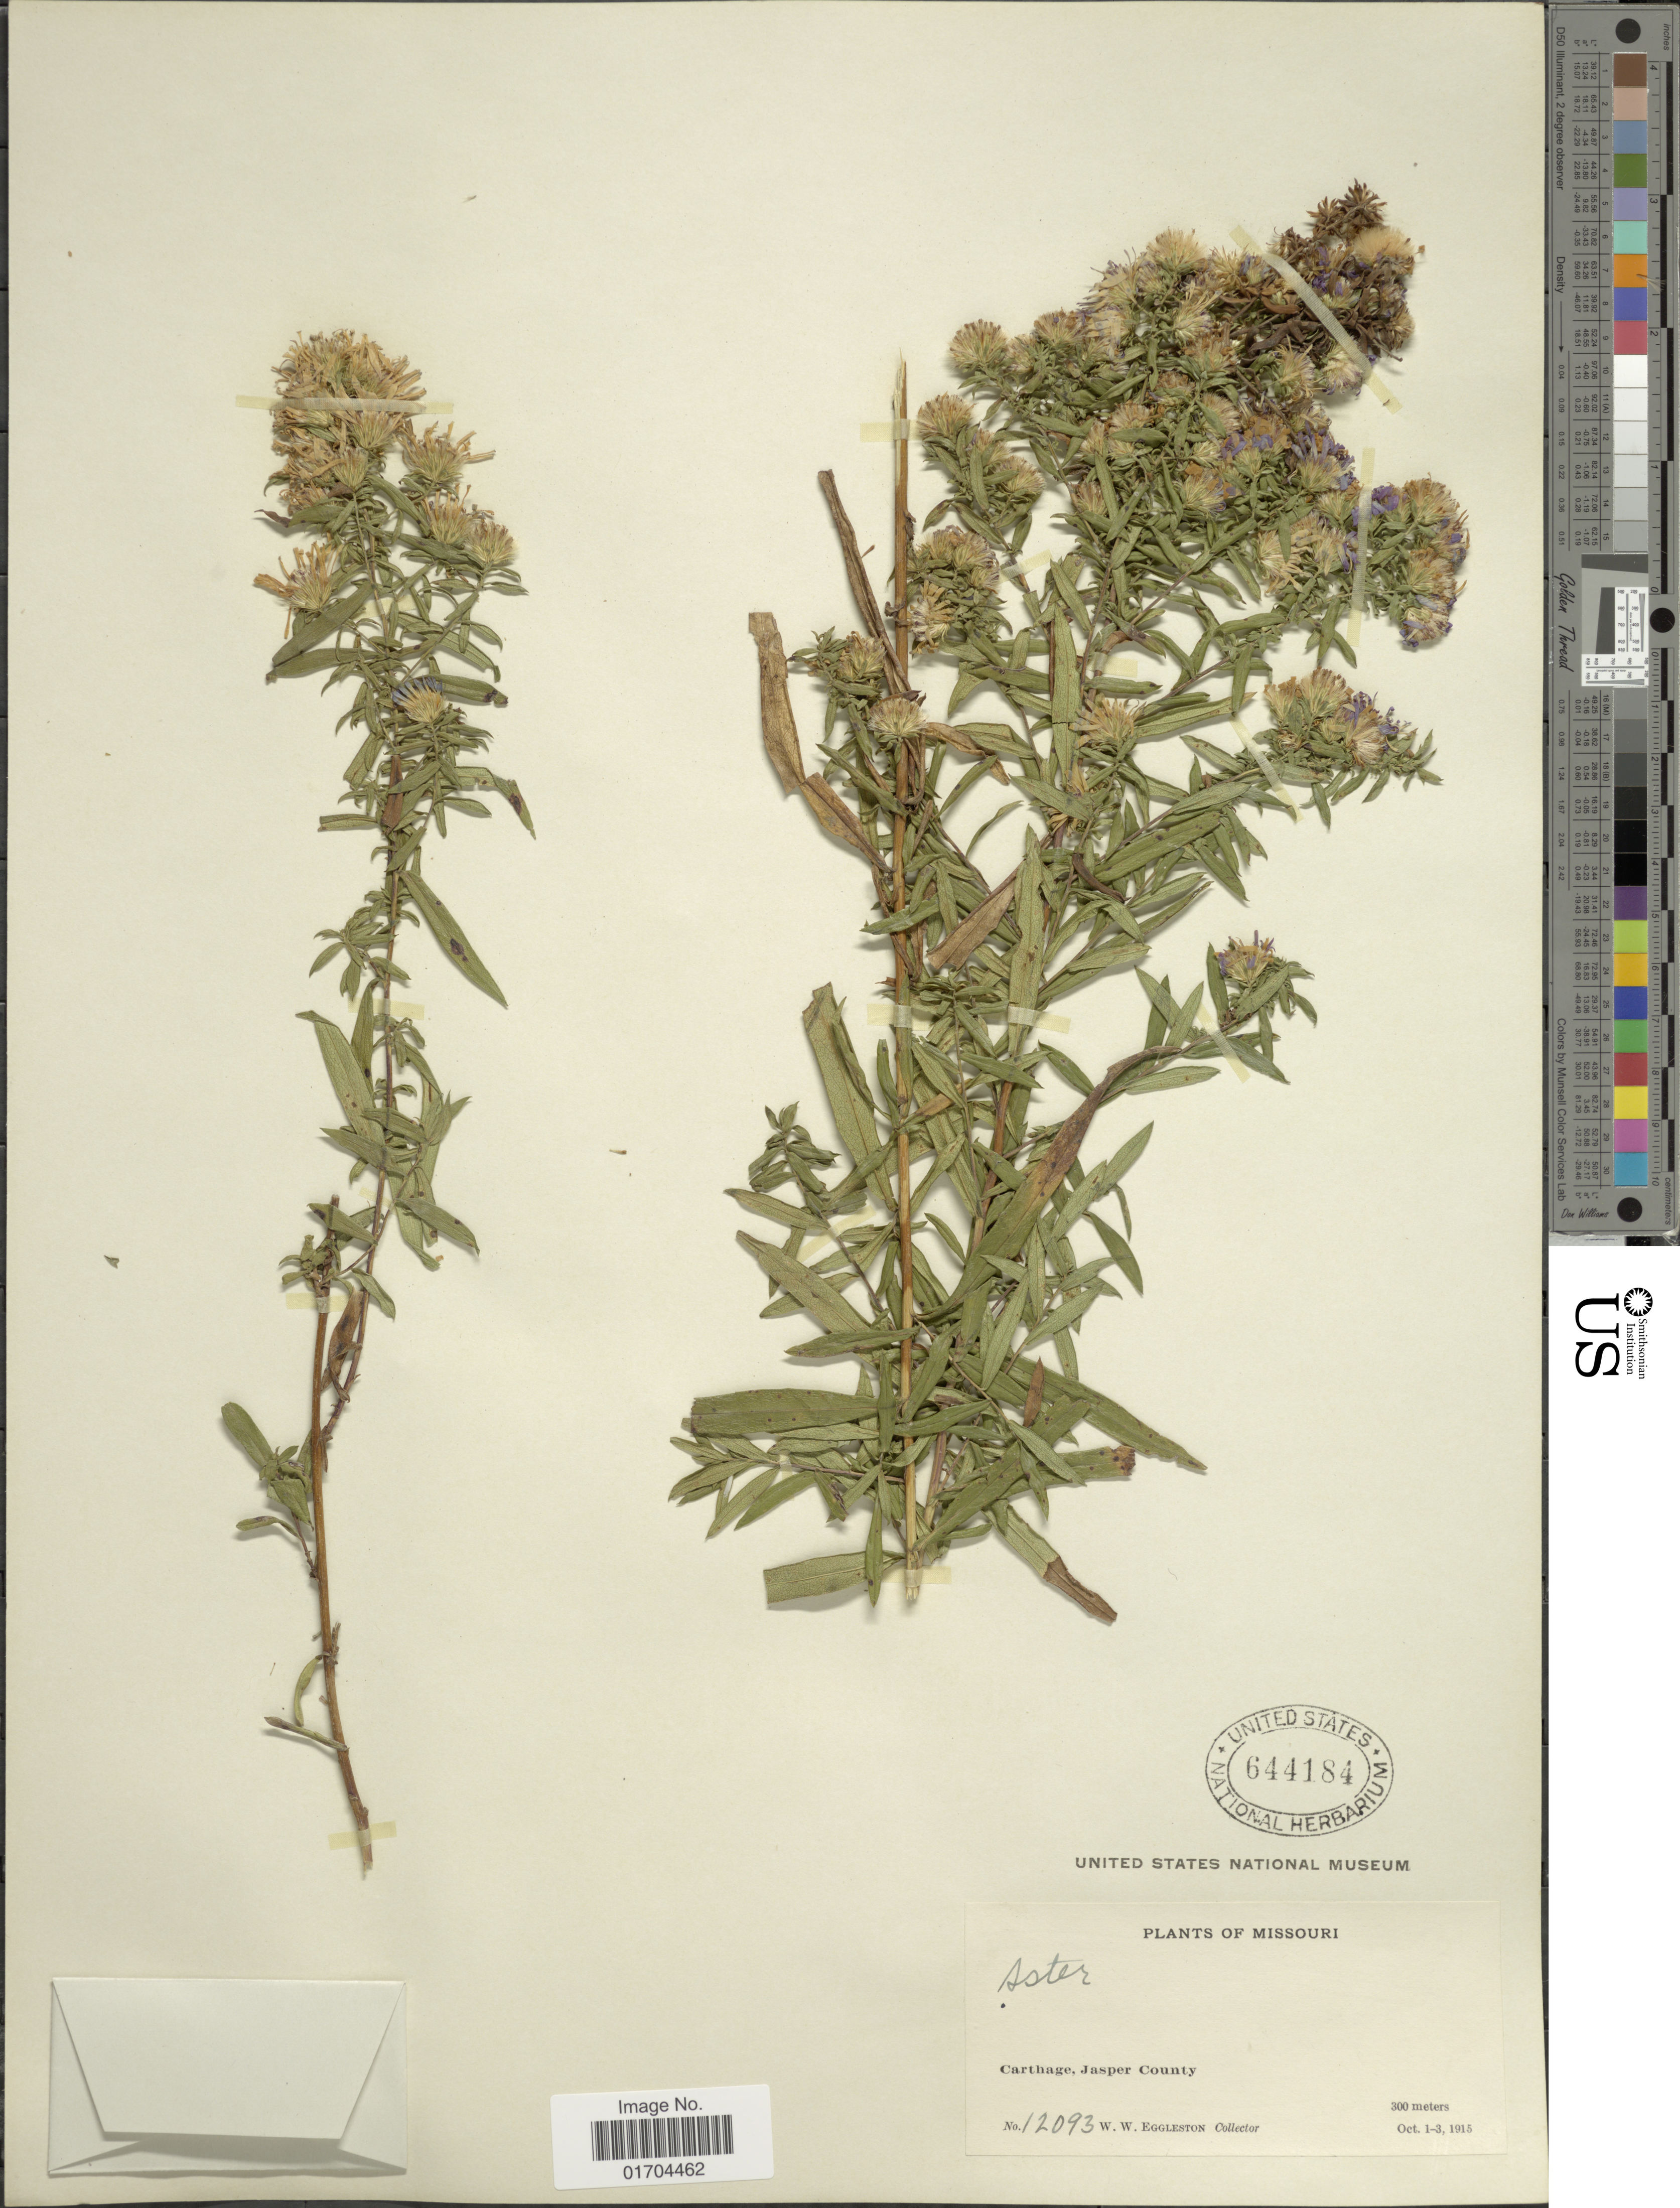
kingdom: Plantae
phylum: Tracheophyta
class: Magnoliopsida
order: Asterales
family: Asteraceae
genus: Symphyotrichum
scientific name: Symphyotrichum sp.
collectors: W. W. Eggleston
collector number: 12093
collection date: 1915-10-01/1915-10-03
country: United States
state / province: Missouri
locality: Carthage, Jasper County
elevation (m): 300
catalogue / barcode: US 644184